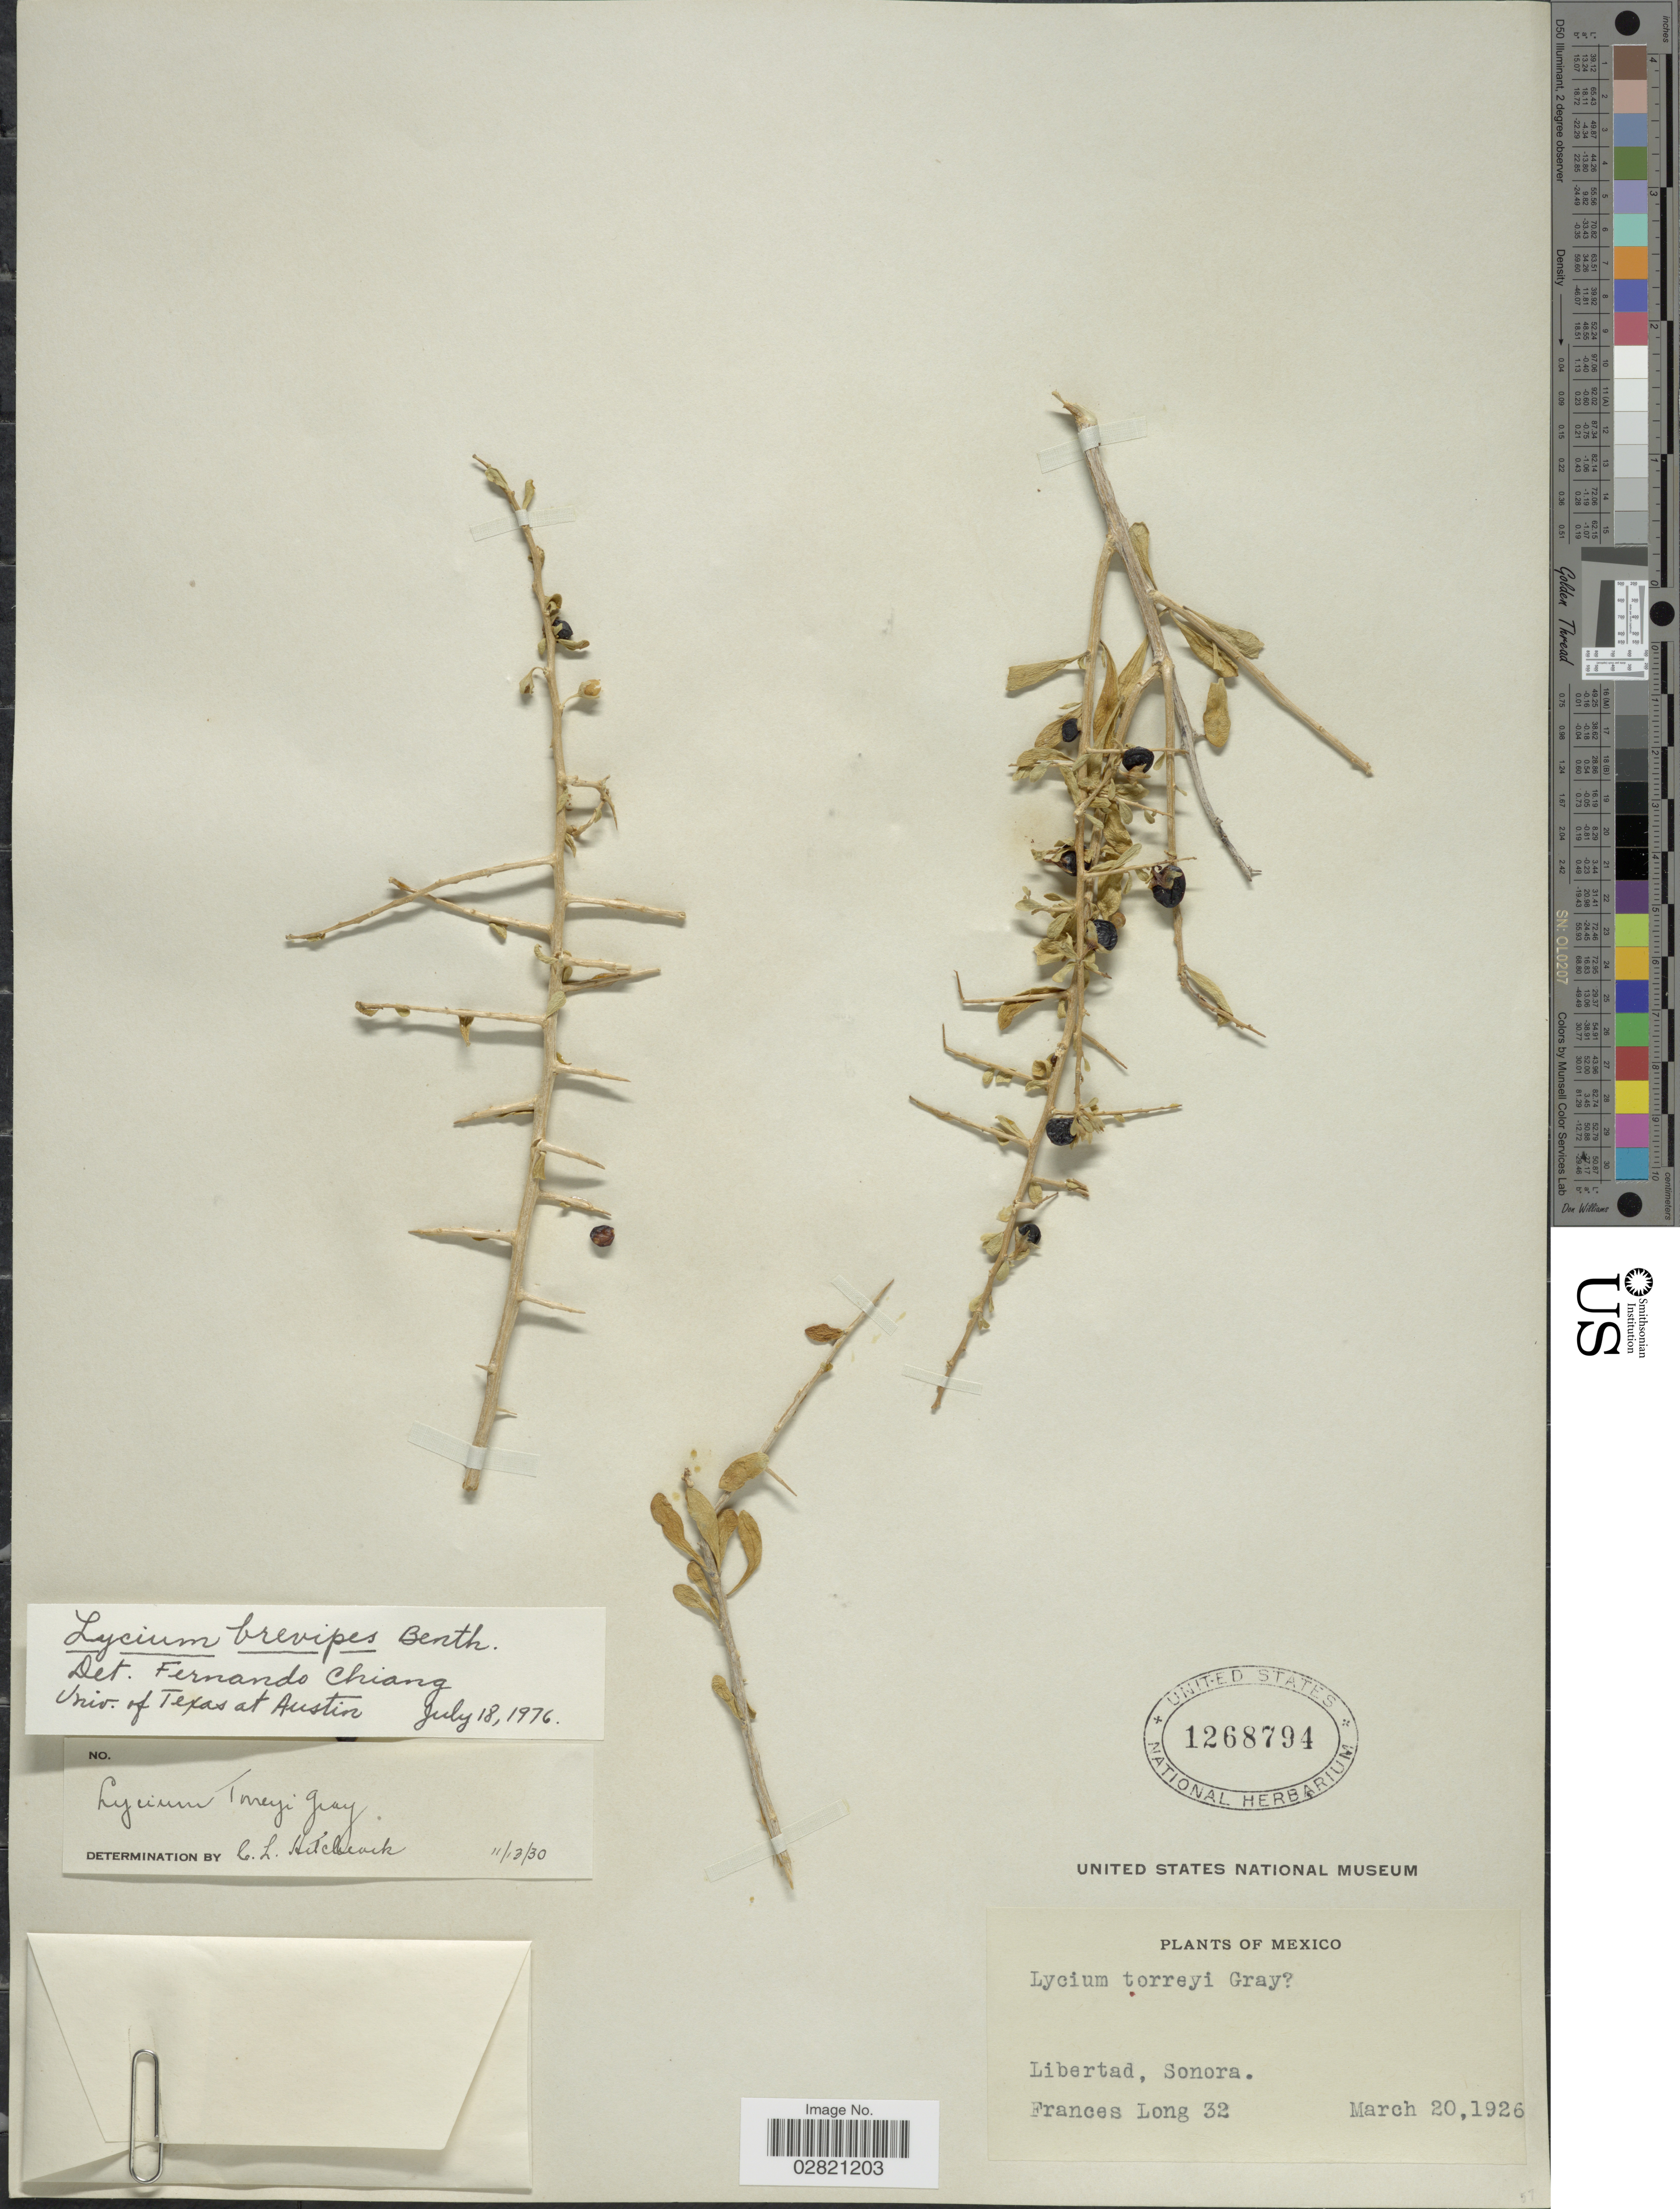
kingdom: Plantae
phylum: Tracheophyta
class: Magnoliopsida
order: Solanales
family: Solanaceae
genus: Lycium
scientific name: Lycium brevipes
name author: Benth.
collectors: F. Long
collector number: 32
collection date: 1926-03-20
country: Mexico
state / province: Sonora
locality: Libertad.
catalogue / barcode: US 1268794